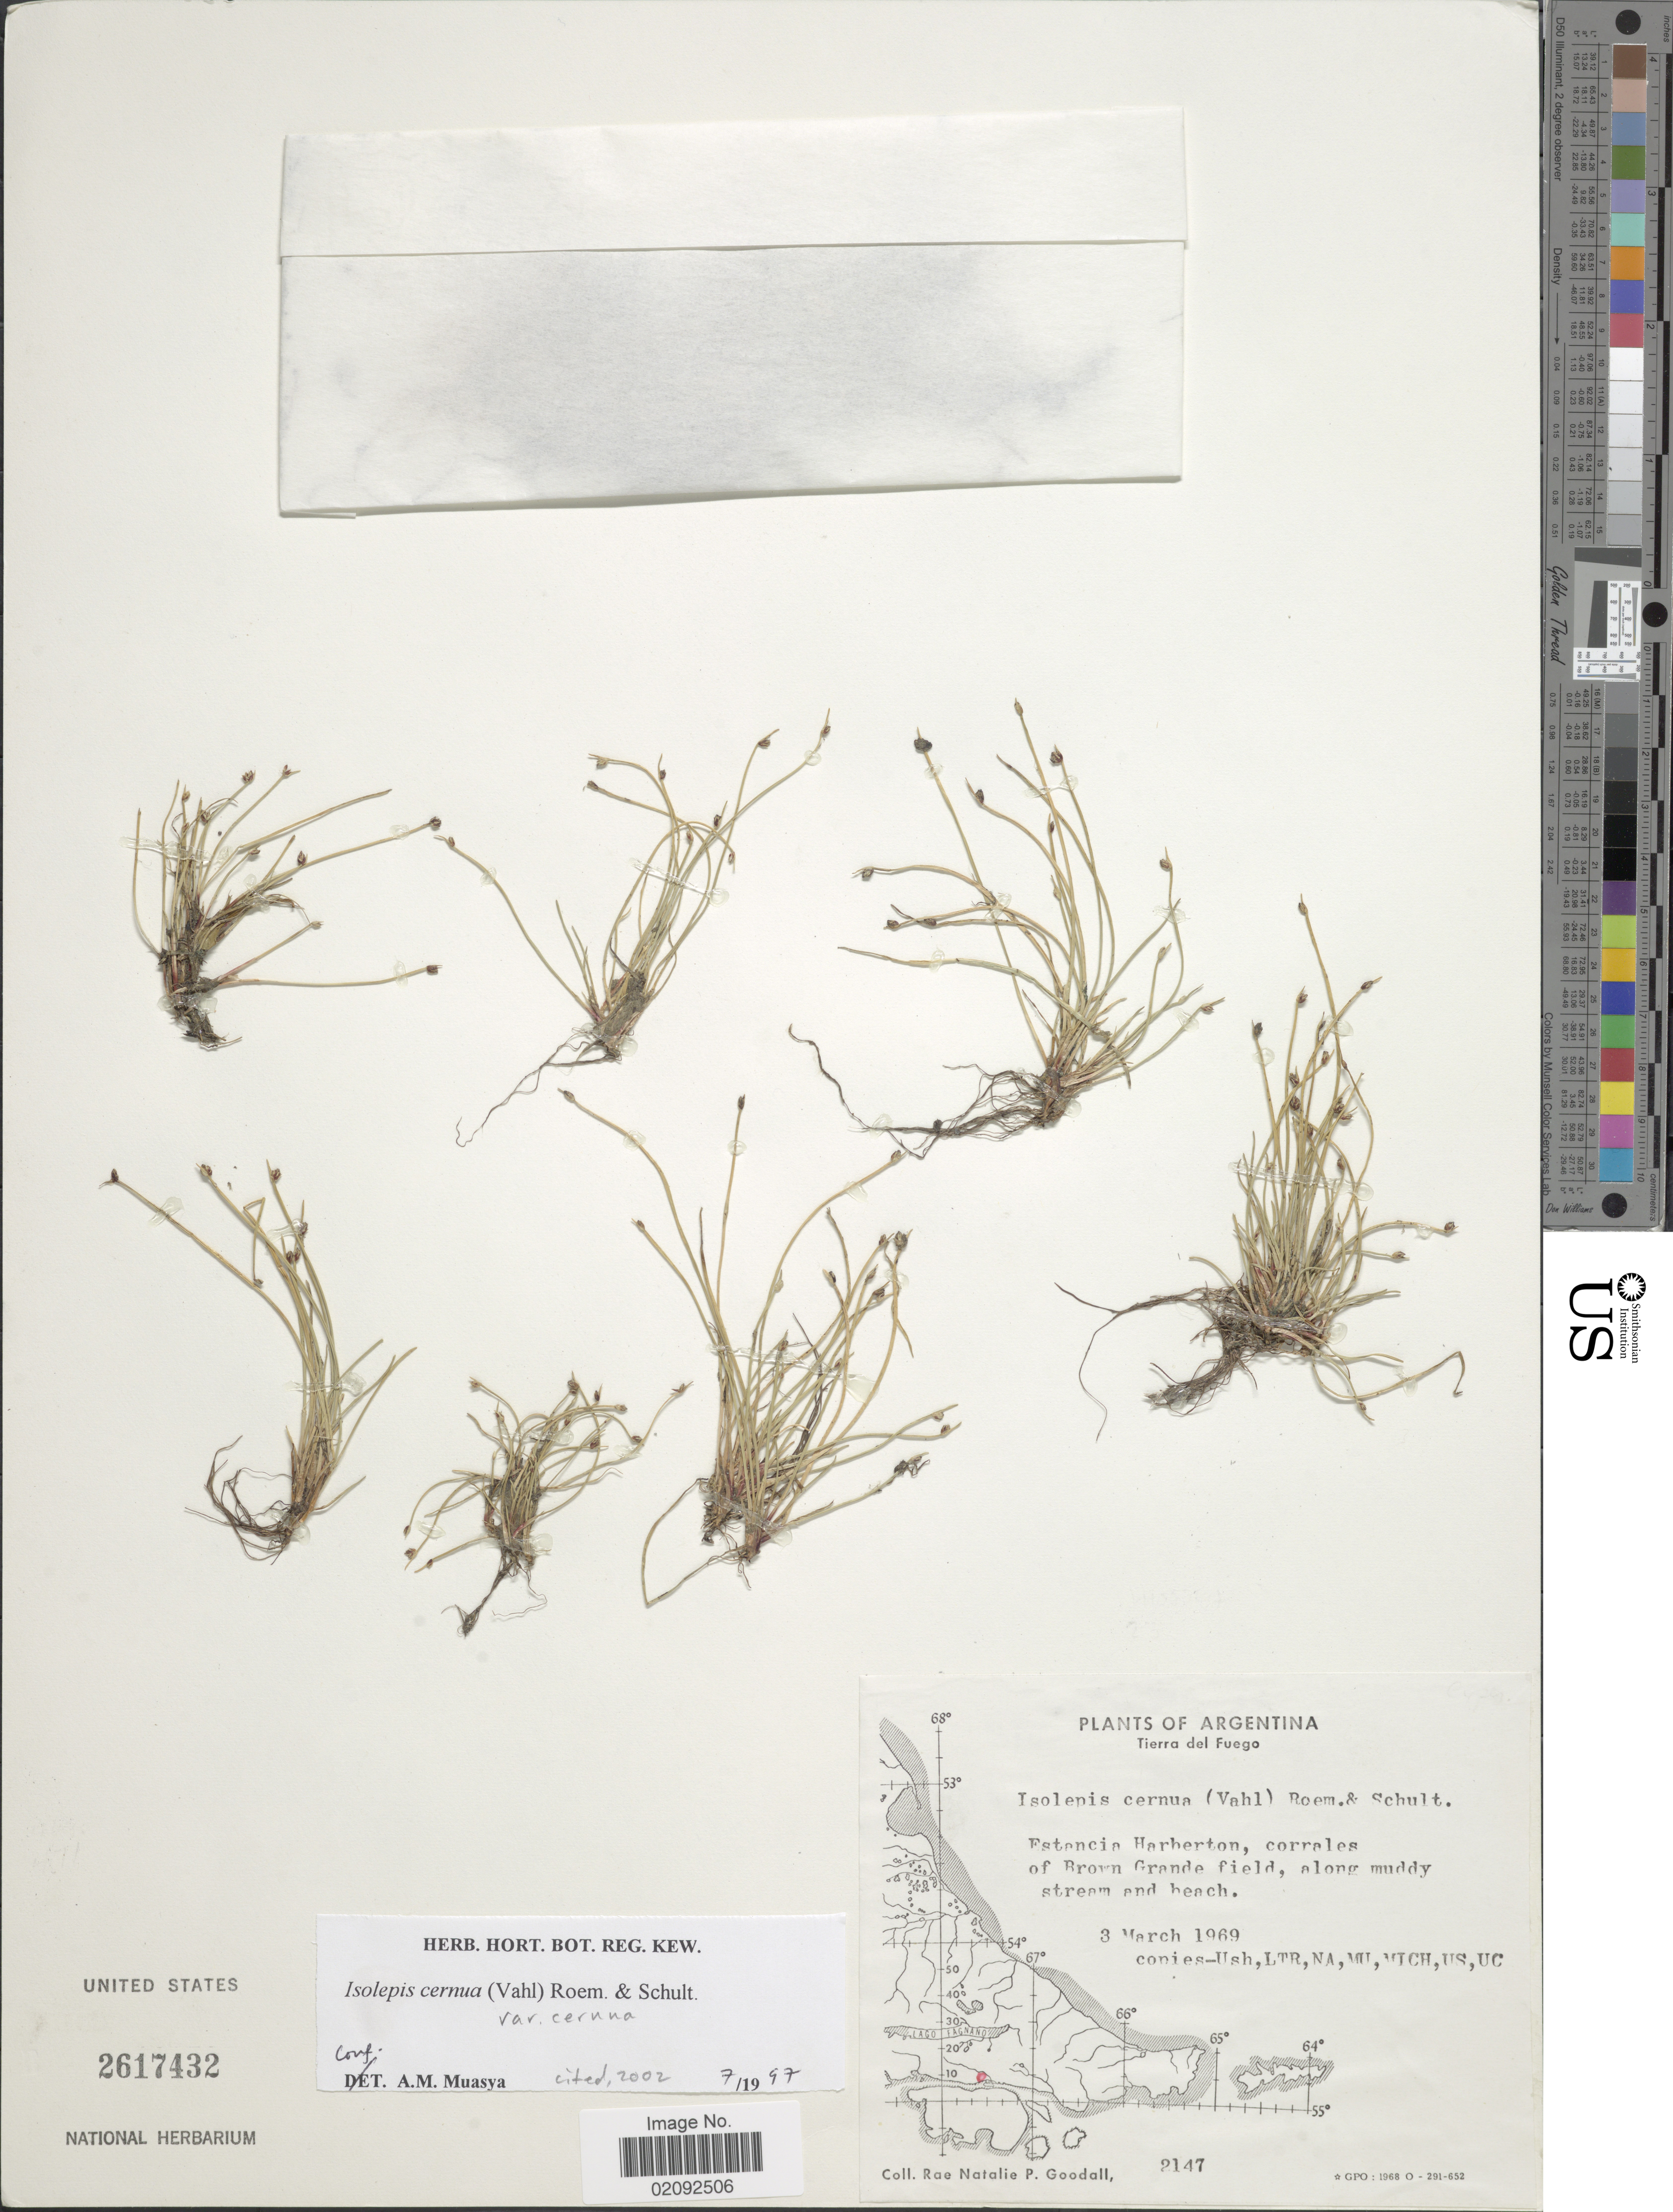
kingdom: Plantae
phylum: Tracheophyta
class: Liliopsida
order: Poales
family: Cyperaceae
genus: Isolepis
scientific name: Isolepis cernua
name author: (Vahl) Roem. & Schult.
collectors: R. Goodall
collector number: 2147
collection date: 1969-03-03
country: Argentina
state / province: Tierra del Fuego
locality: Estancia Harberton, corrales of Brown Grande field, along muddy stream and beach.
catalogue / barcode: US 2617432